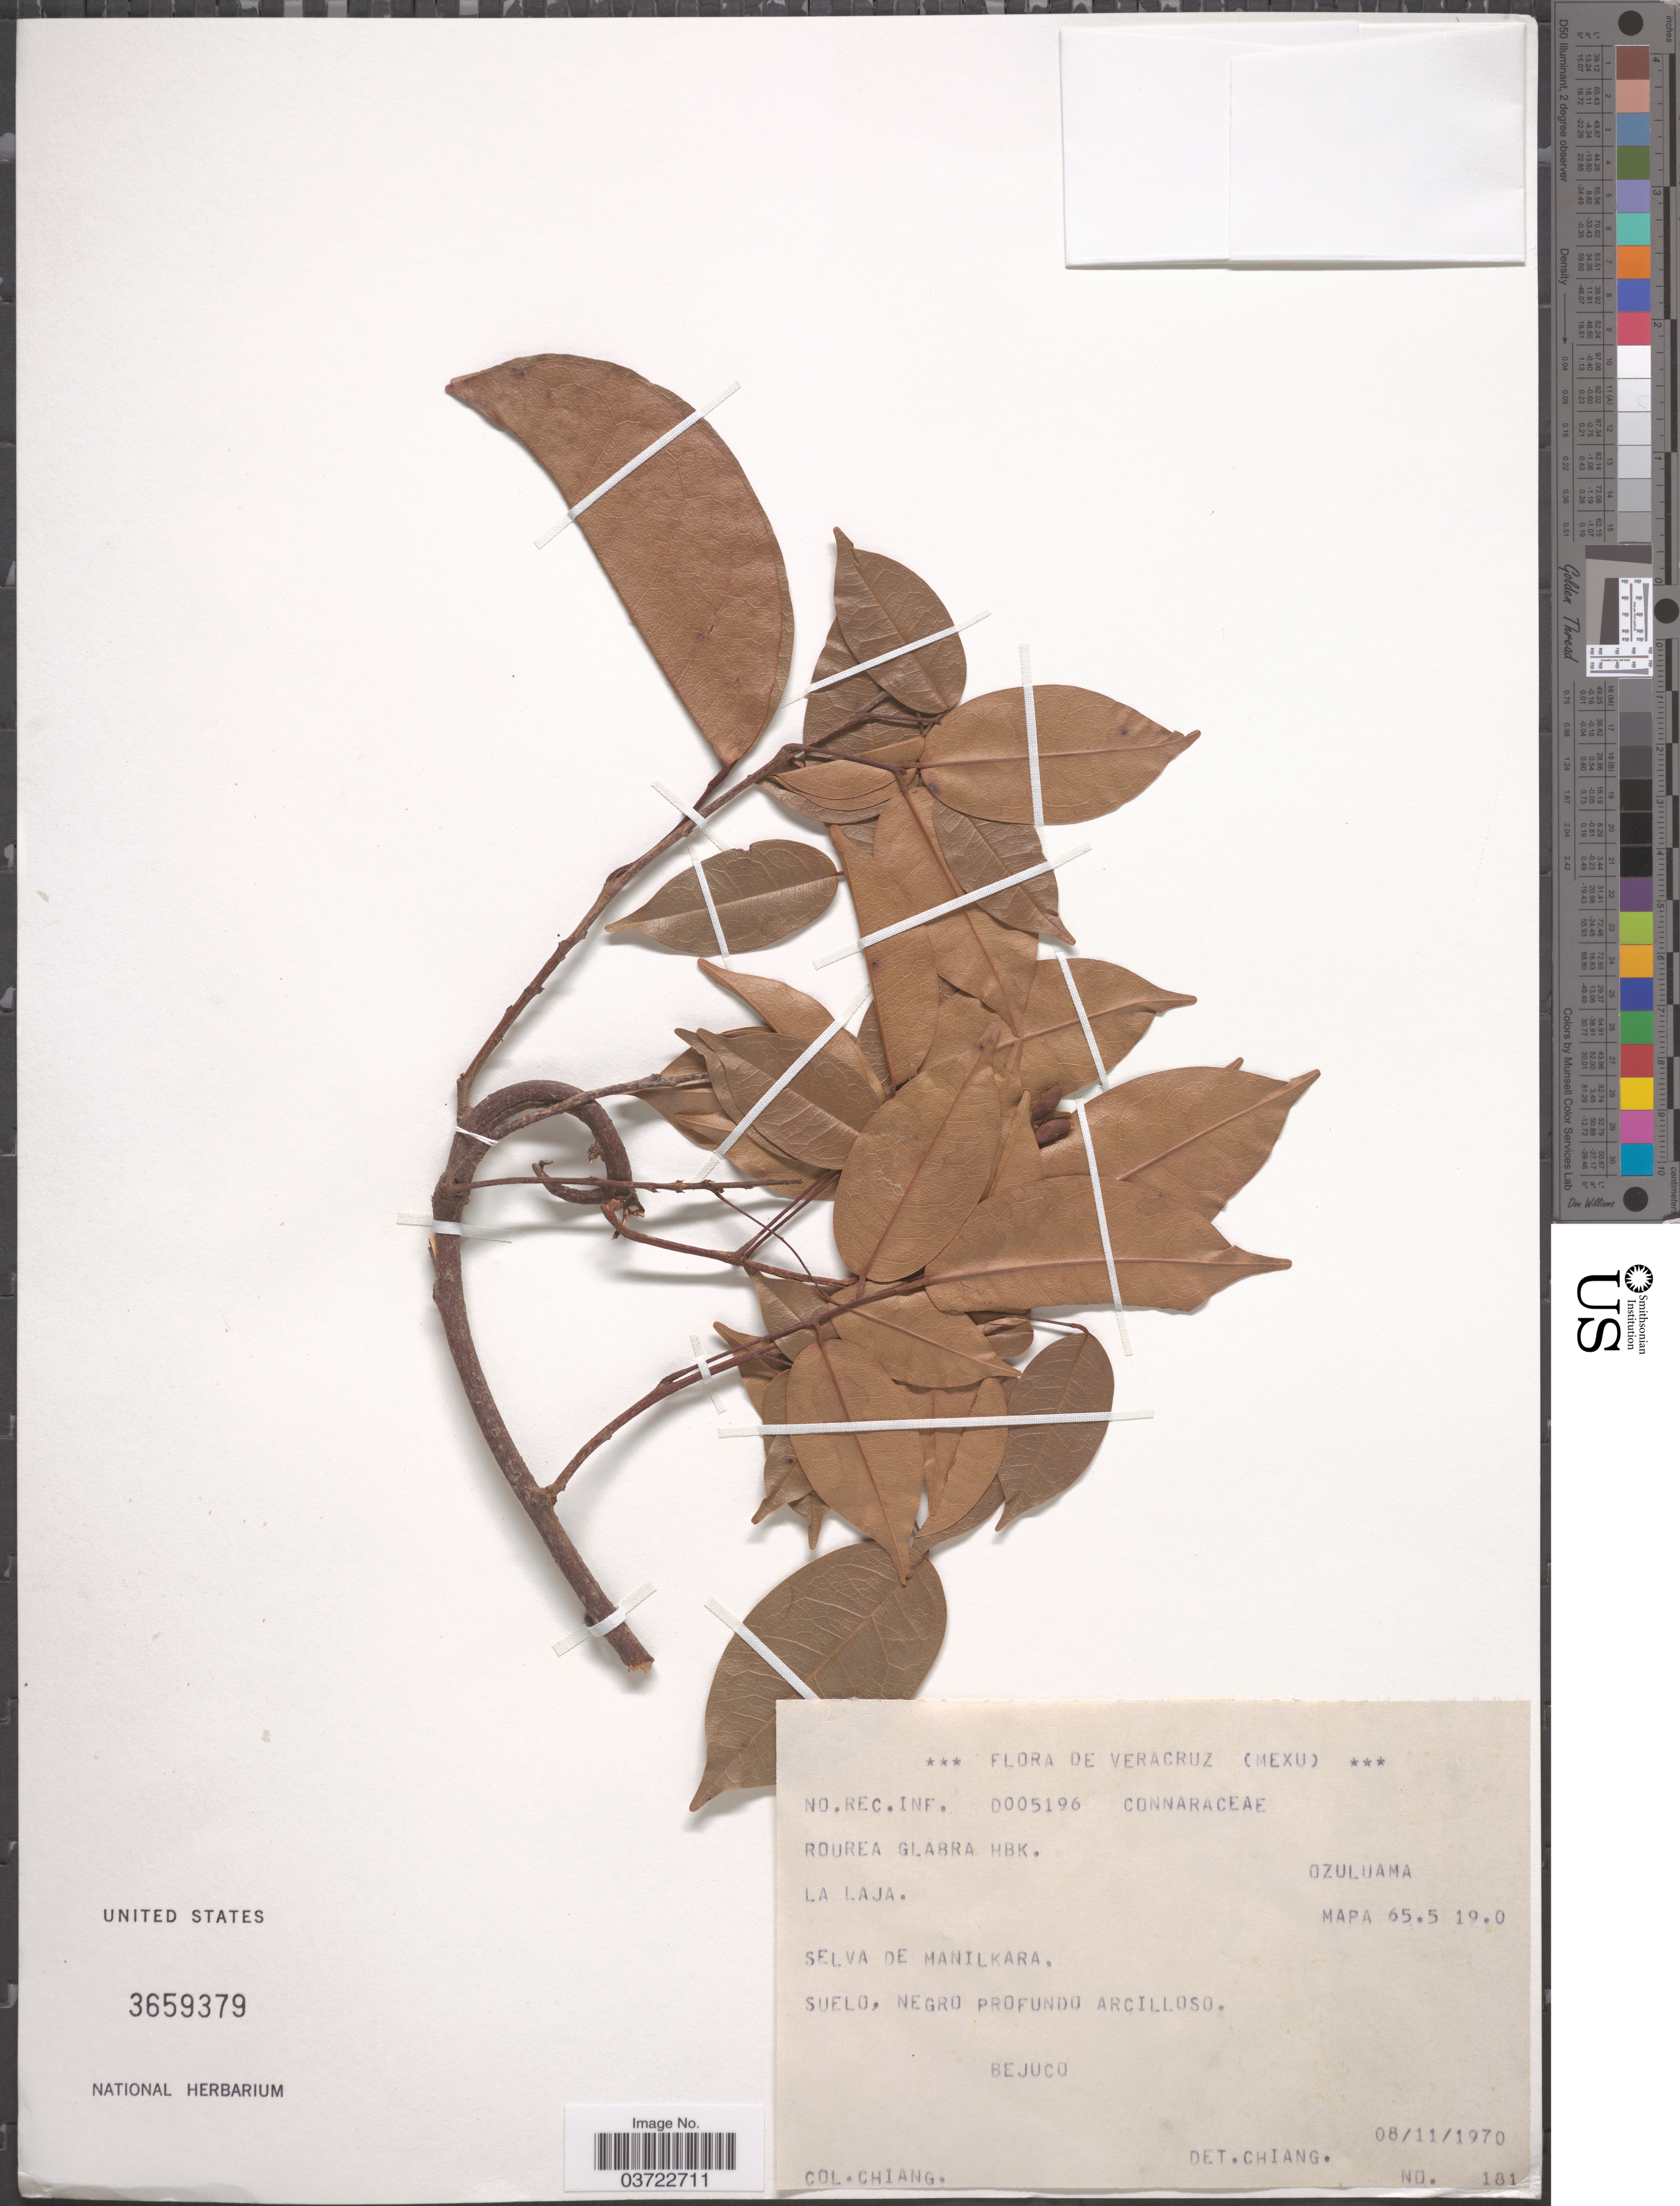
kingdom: Plantae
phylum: Tracheophyta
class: Magnoliopsida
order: Oxalidales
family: Connaraceae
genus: Rourea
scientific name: Rourea glabra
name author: Kunth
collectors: -. Chiang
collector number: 181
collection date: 1970-11-08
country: Mexico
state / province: Veracruz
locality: Veracruz. La Laja, Ozuluama. Selva de Manilkara. Mapa 65.5 19.0.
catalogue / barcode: US 3659379